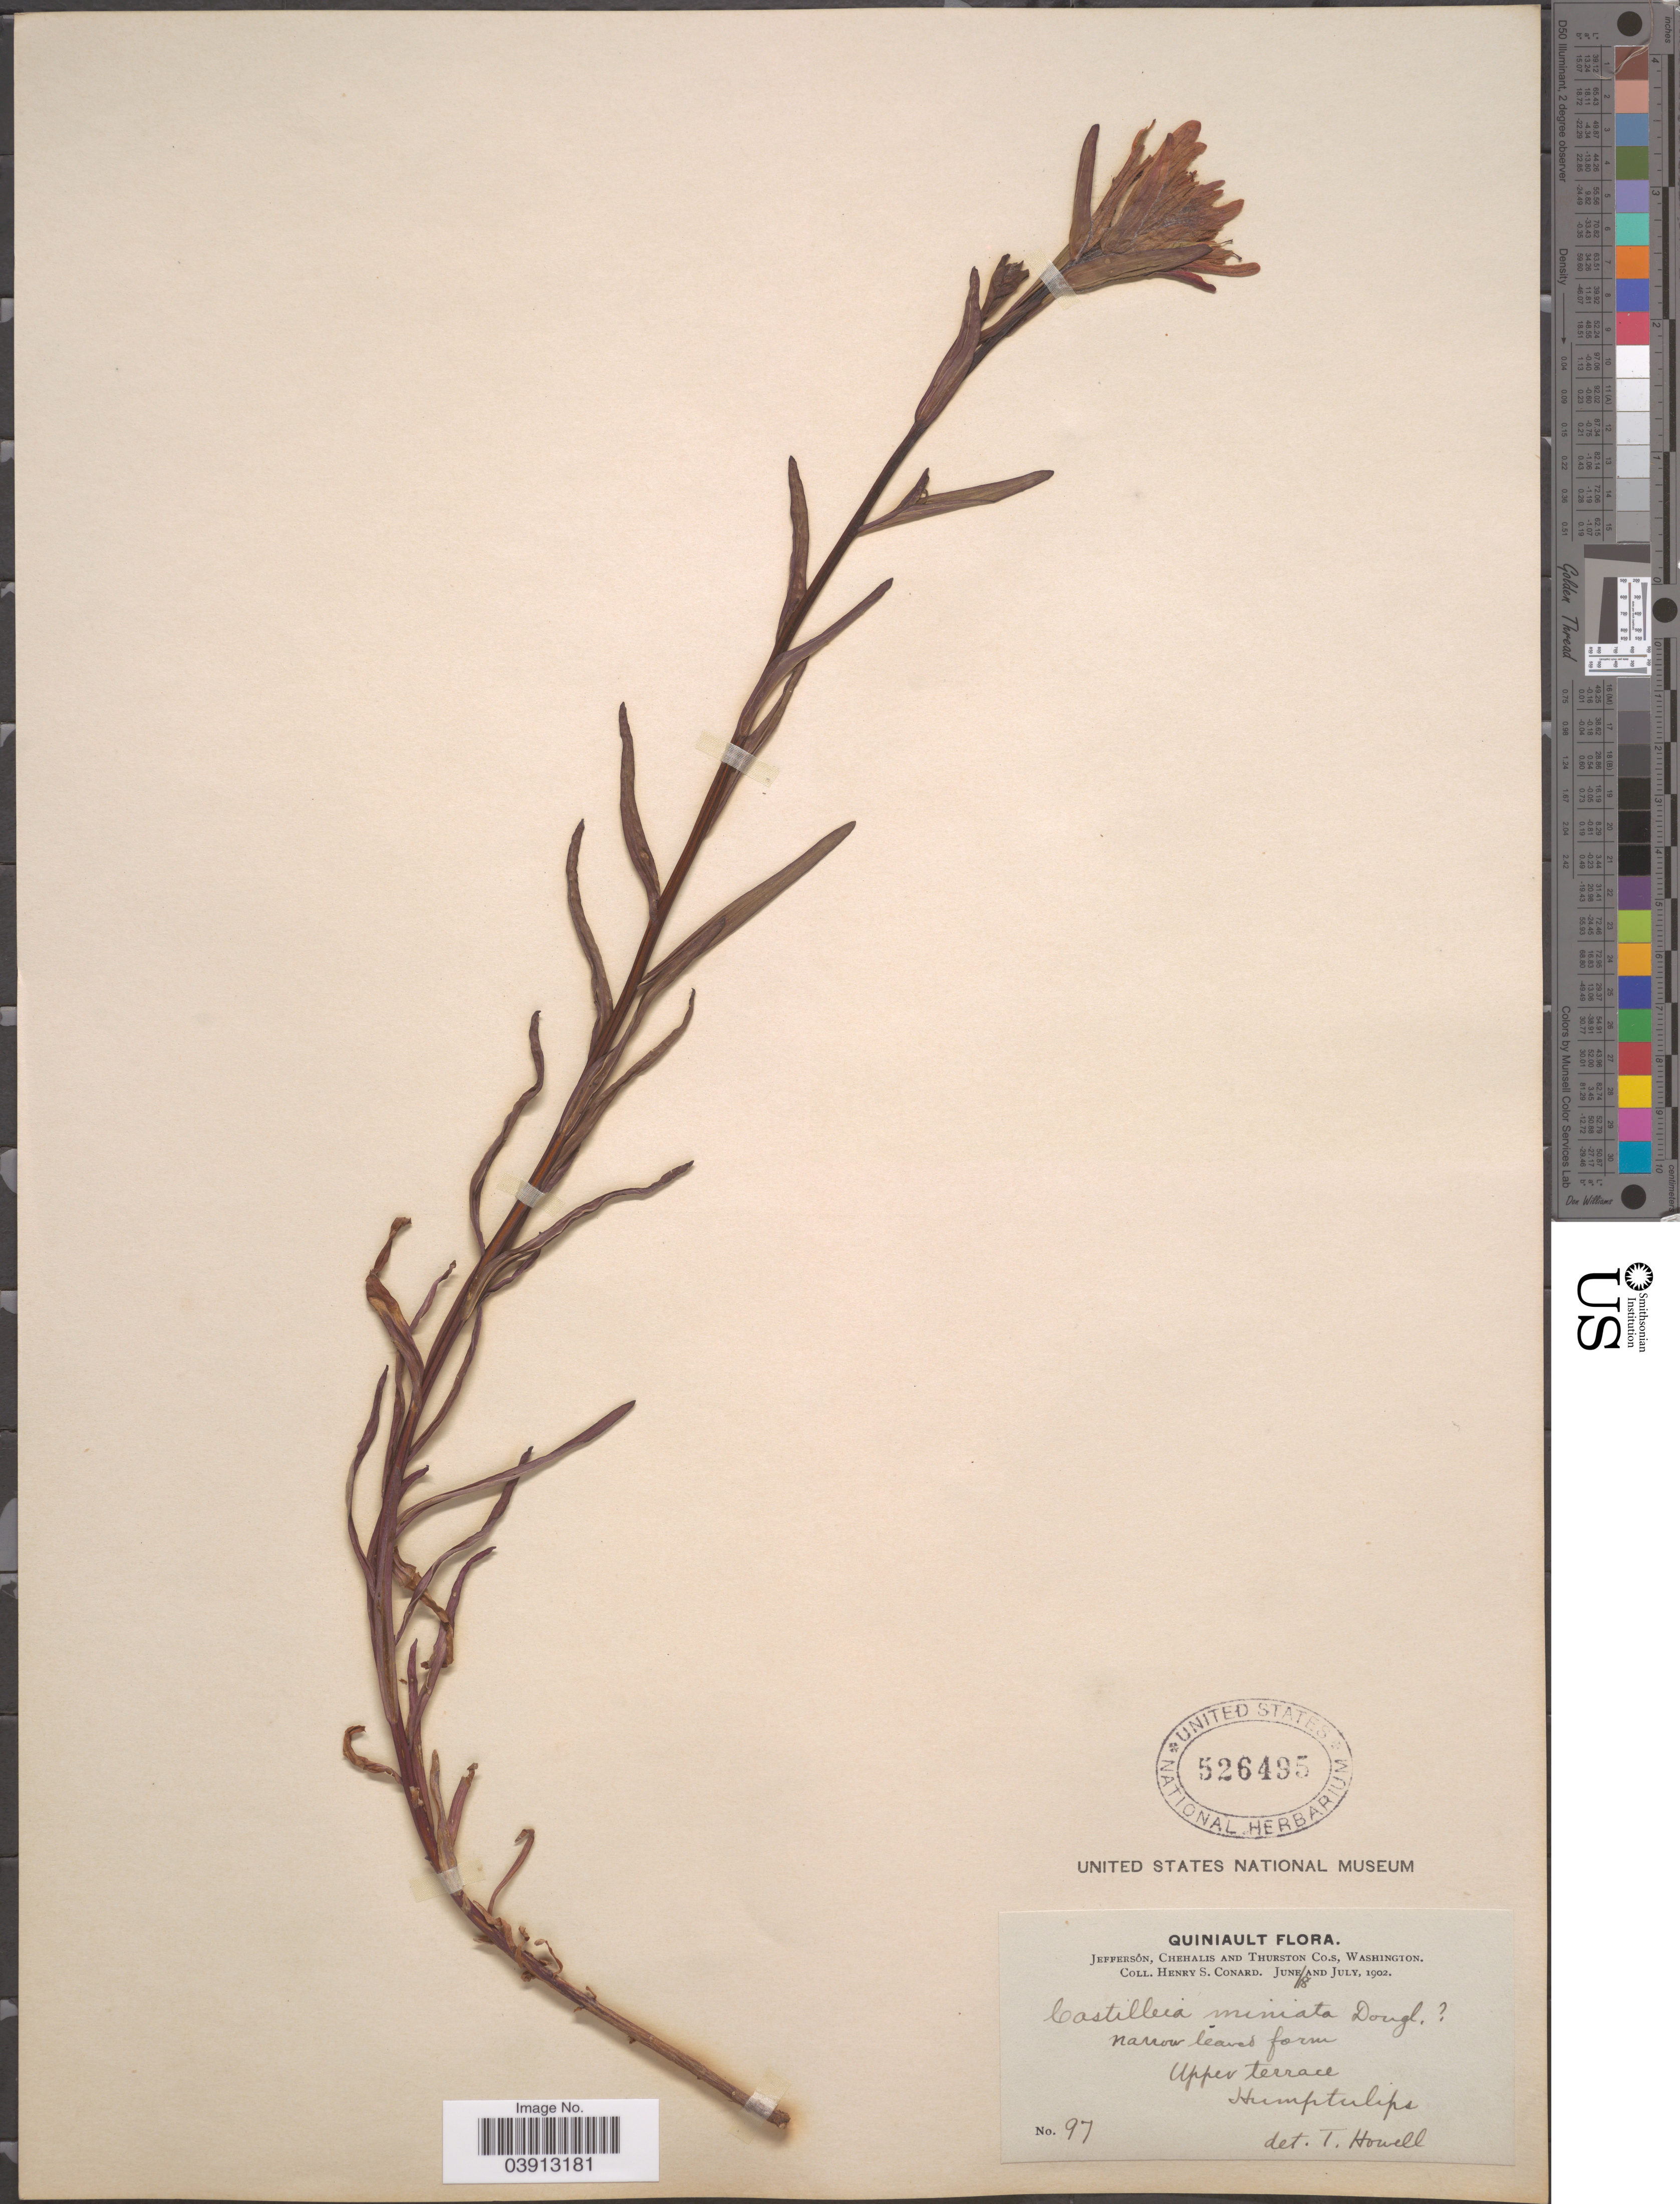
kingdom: Plantae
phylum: Tracheophyta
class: Magnoliopsida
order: Lamiales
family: Orobanchaceae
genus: Castilleja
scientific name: Castilleja miniata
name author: Douglas ex Hook.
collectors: H. S. Conard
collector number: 97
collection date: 1902-06-18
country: United States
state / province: Washington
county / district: Thurston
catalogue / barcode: US 526495